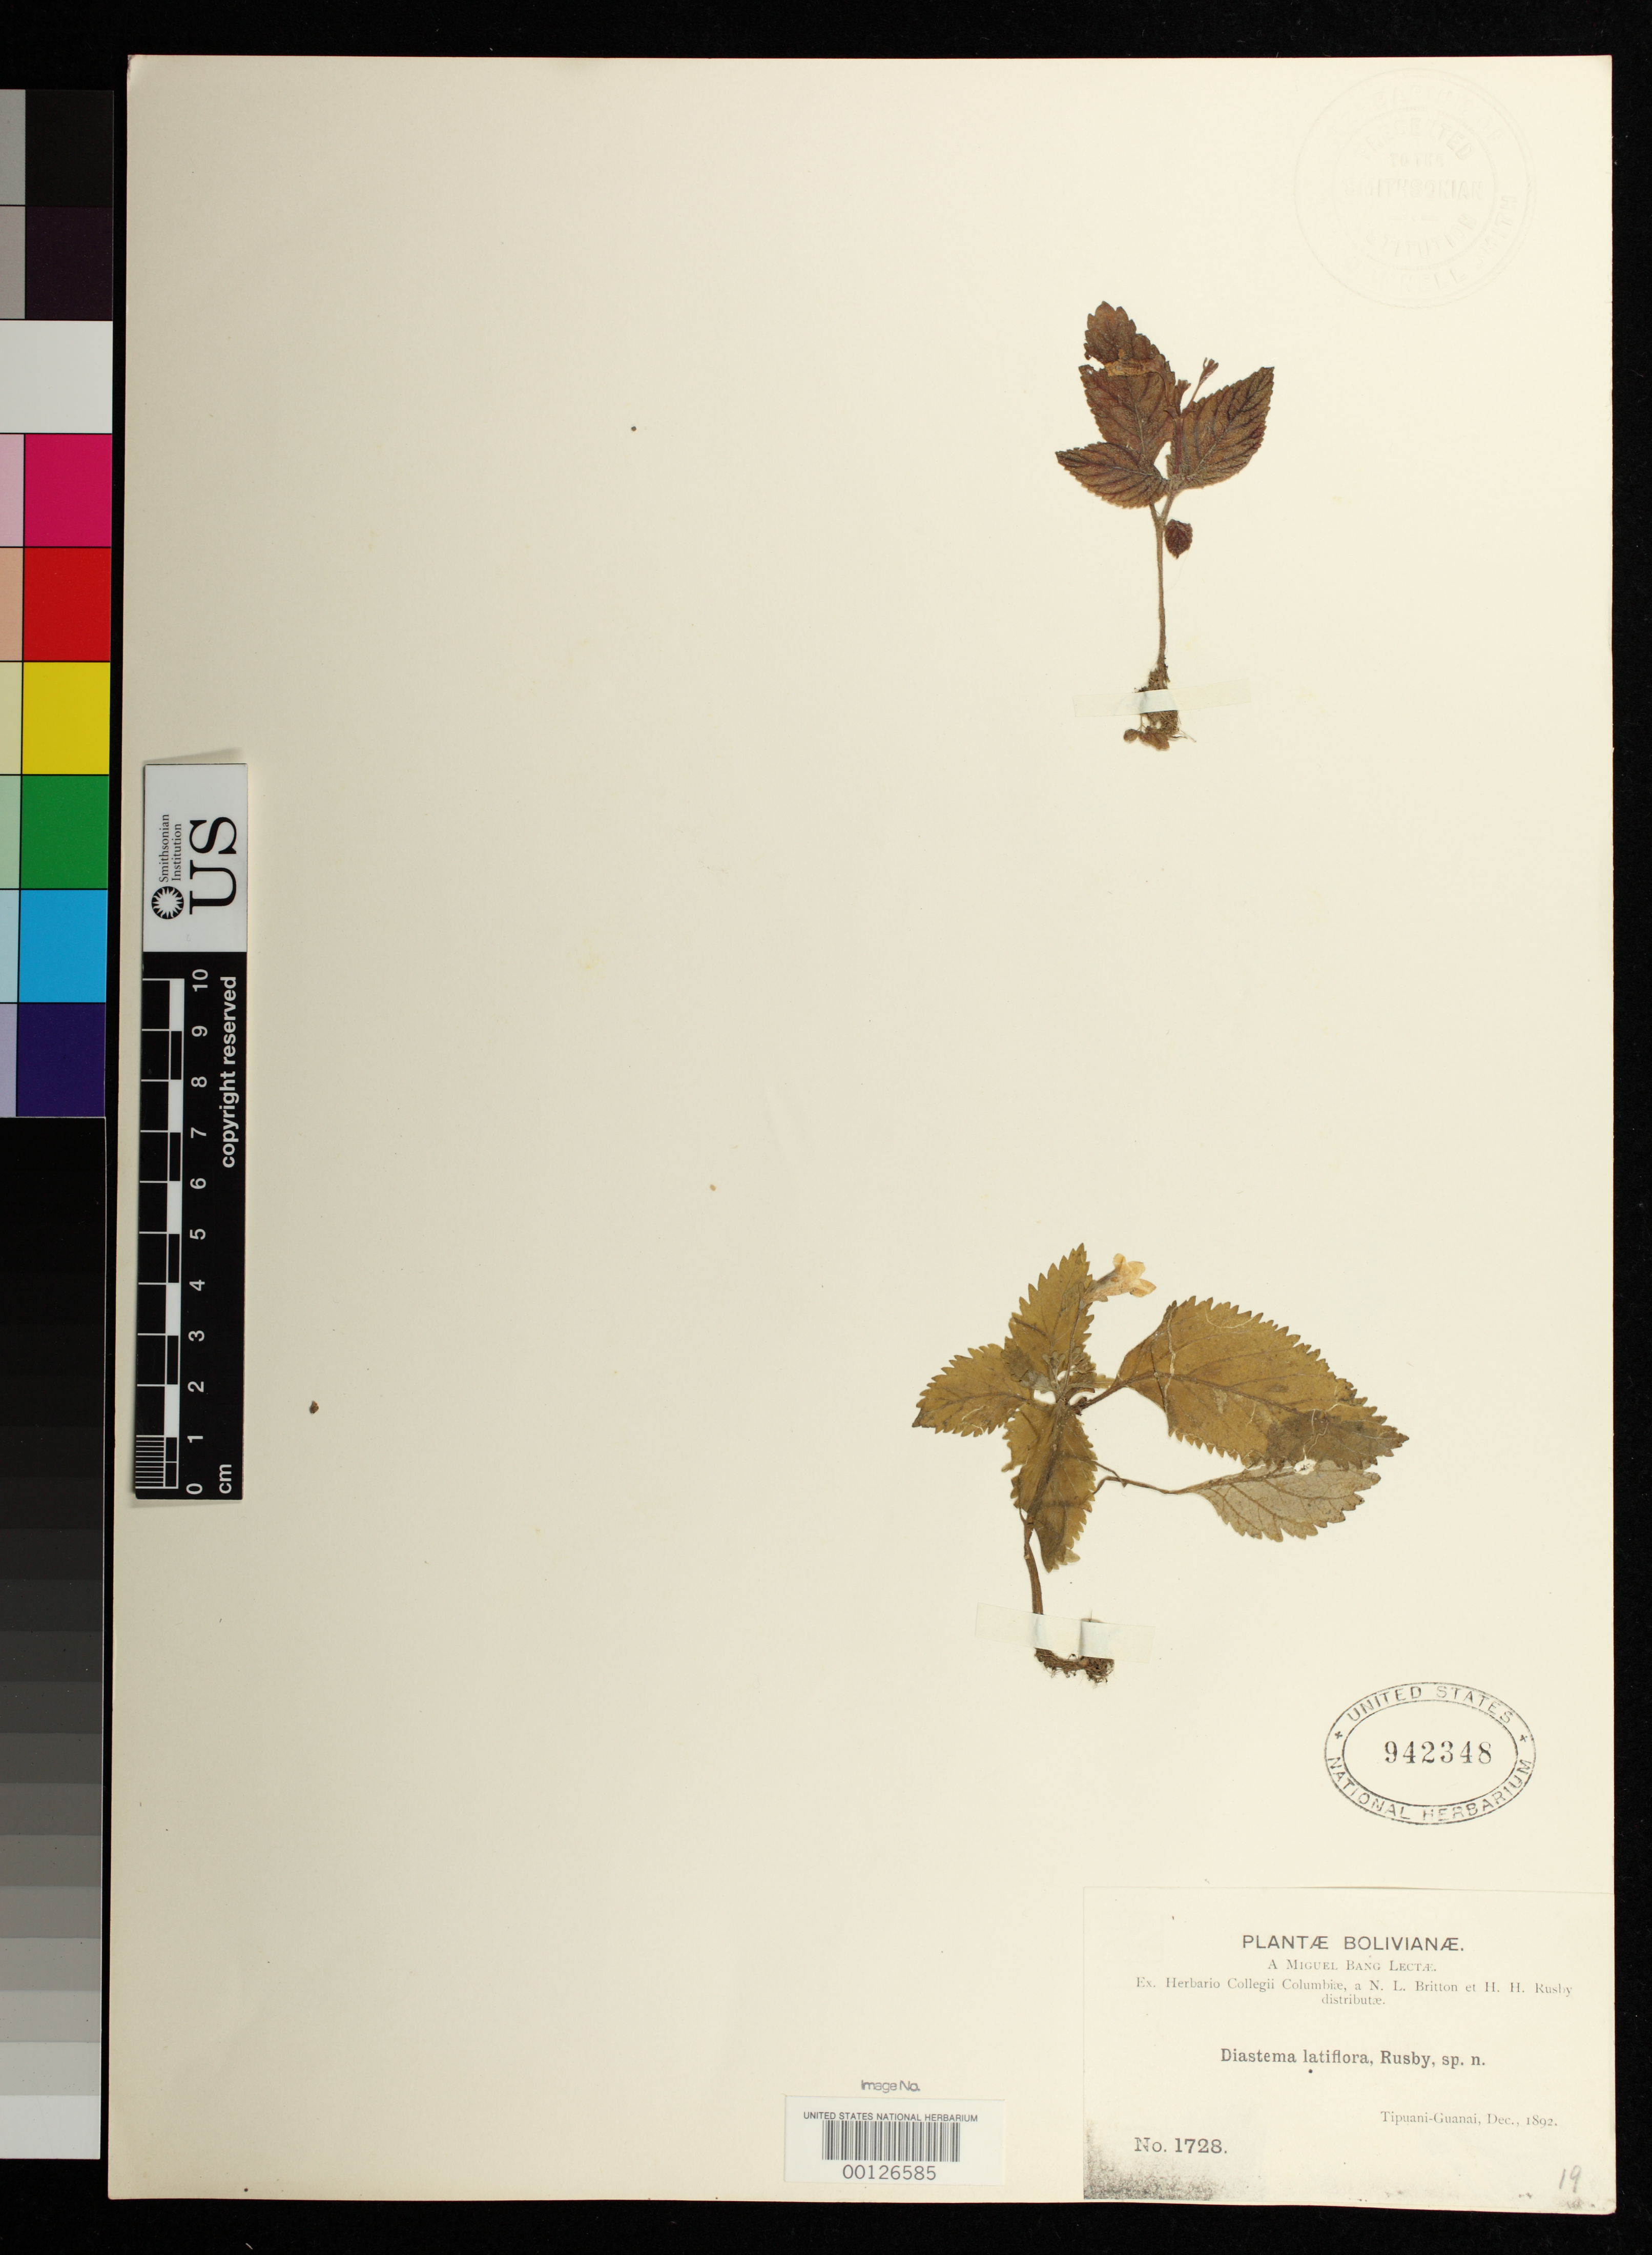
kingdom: Plantae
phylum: Tracheophyta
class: Magnoliopsida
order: Lamiales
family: Gesneriaceae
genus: Diastema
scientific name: Diastema latiflorum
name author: Rusby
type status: Isotype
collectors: M. Bang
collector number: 1728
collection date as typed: Dec 1892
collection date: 1892-12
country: Bolivia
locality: Tipuani-Guanai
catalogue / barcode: US 942348